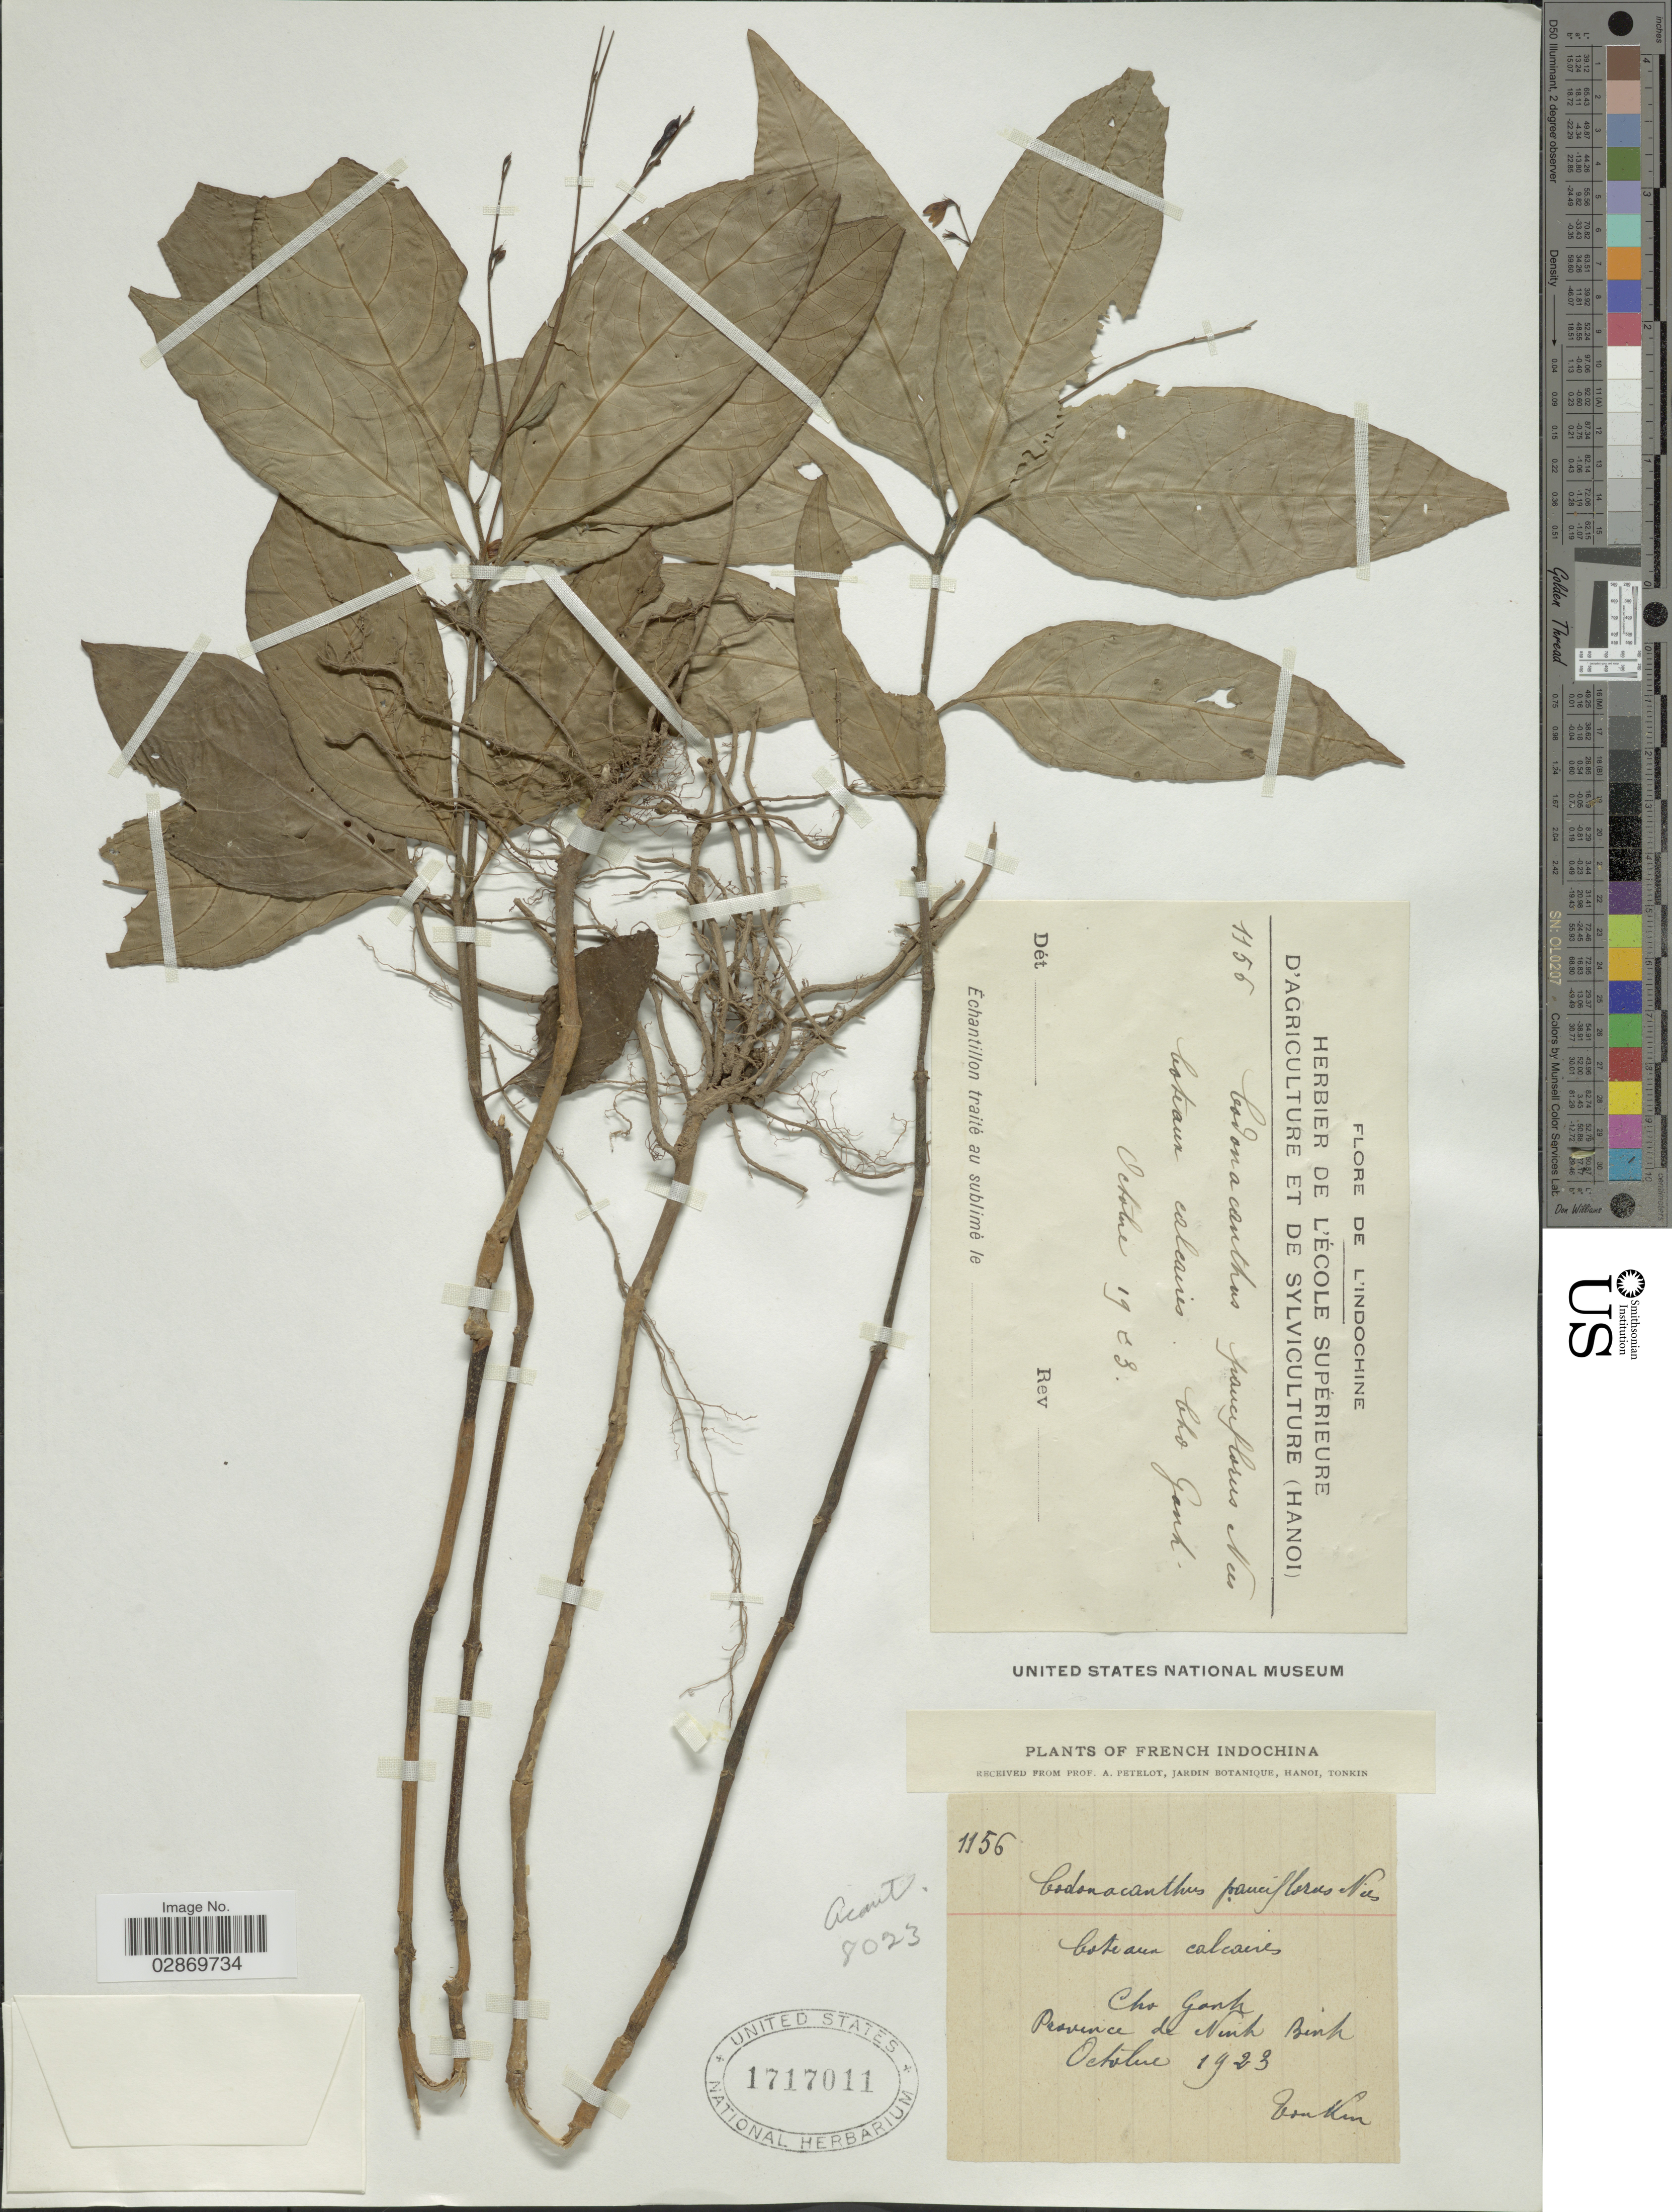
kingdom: Plantae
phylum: Tracheophyta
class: Magnoliopsida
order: Lamiales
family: Acanthaceae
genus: Codonacanthus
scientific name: Codonacanthus pauciflorus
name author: (Nees) Nees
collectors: A. Petelot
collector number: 1156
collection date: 1923-10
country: Vietnam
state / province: Ninh Binh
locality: Tonkin. French Indochina, Cho Ganh, Province de Ninh Binh.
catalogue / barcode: US 1717011